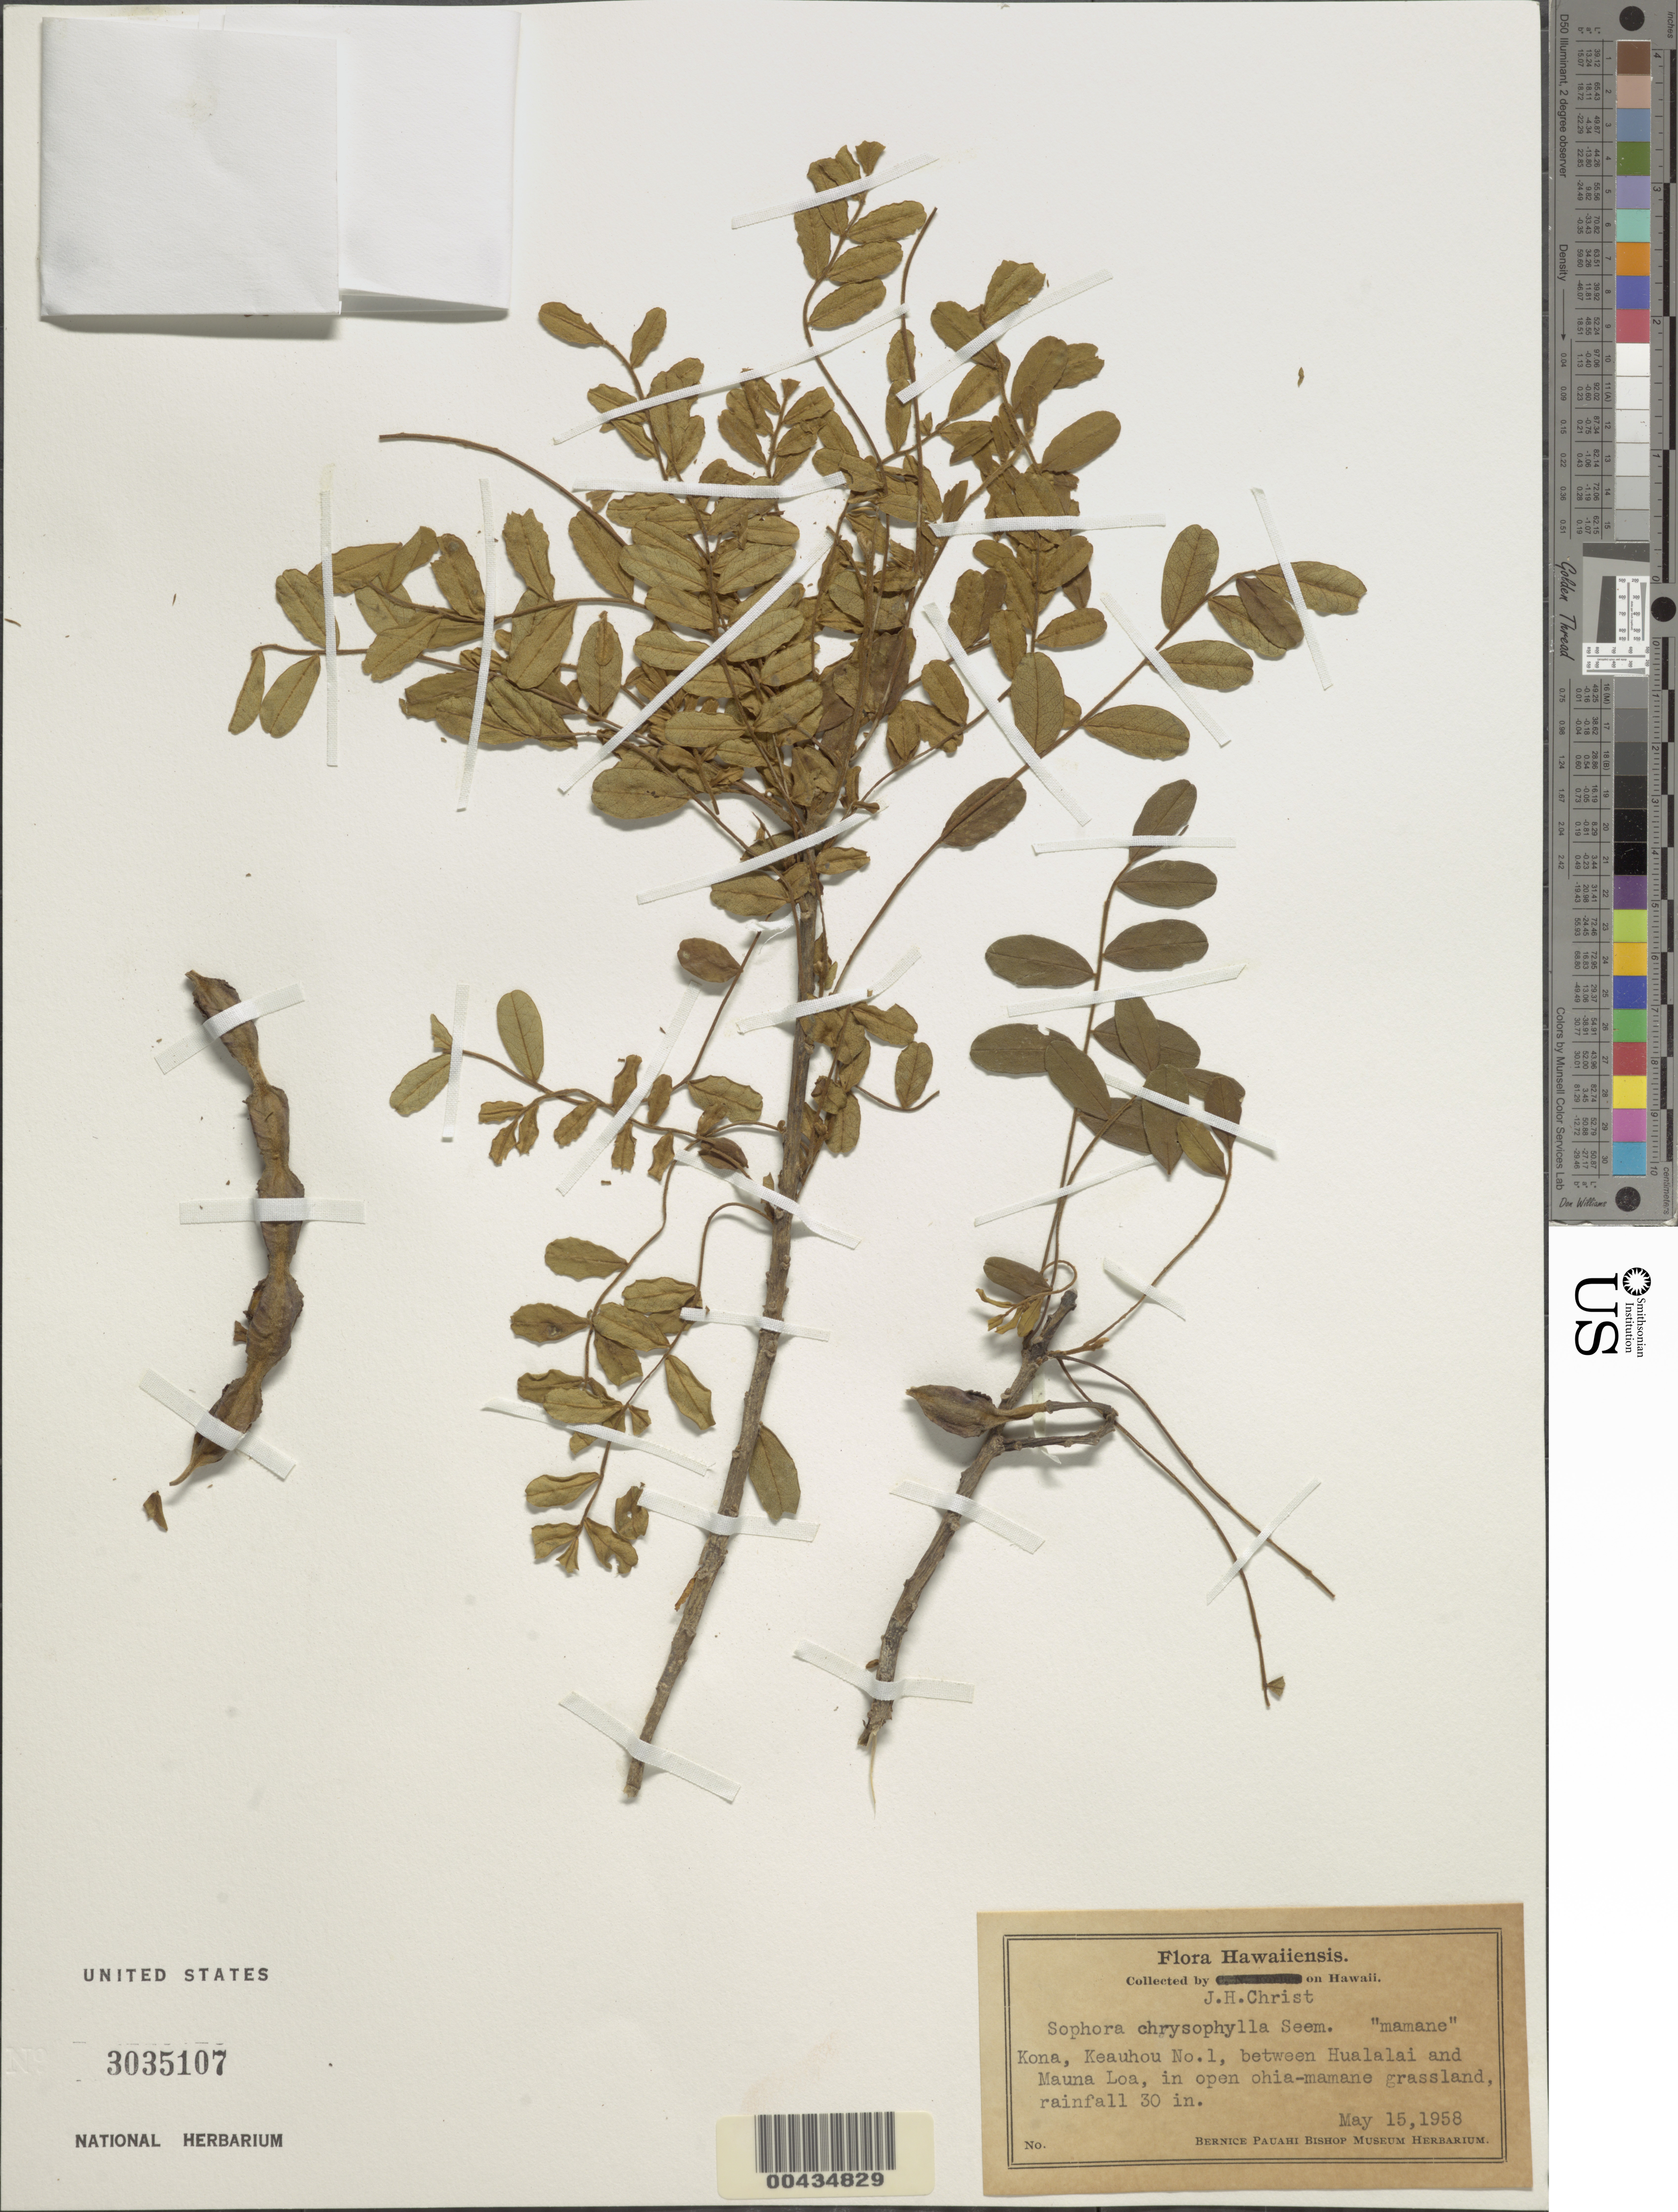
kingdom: Plantae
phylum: Tracheophyta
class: Magnoliopsida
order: Fabales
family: Fabaceae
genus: Sophora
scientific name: Sophora chrysophylla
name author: (Salisb.) Seem.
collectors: J. H. Christ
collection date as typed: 15 May 1958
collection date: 1958-05-15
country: United States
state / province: Hawaii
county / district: Hawaii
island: Hawaii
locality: Kona, Keauhou No.1, between Hualalai and Mauna Loa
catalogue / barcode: US 3035107